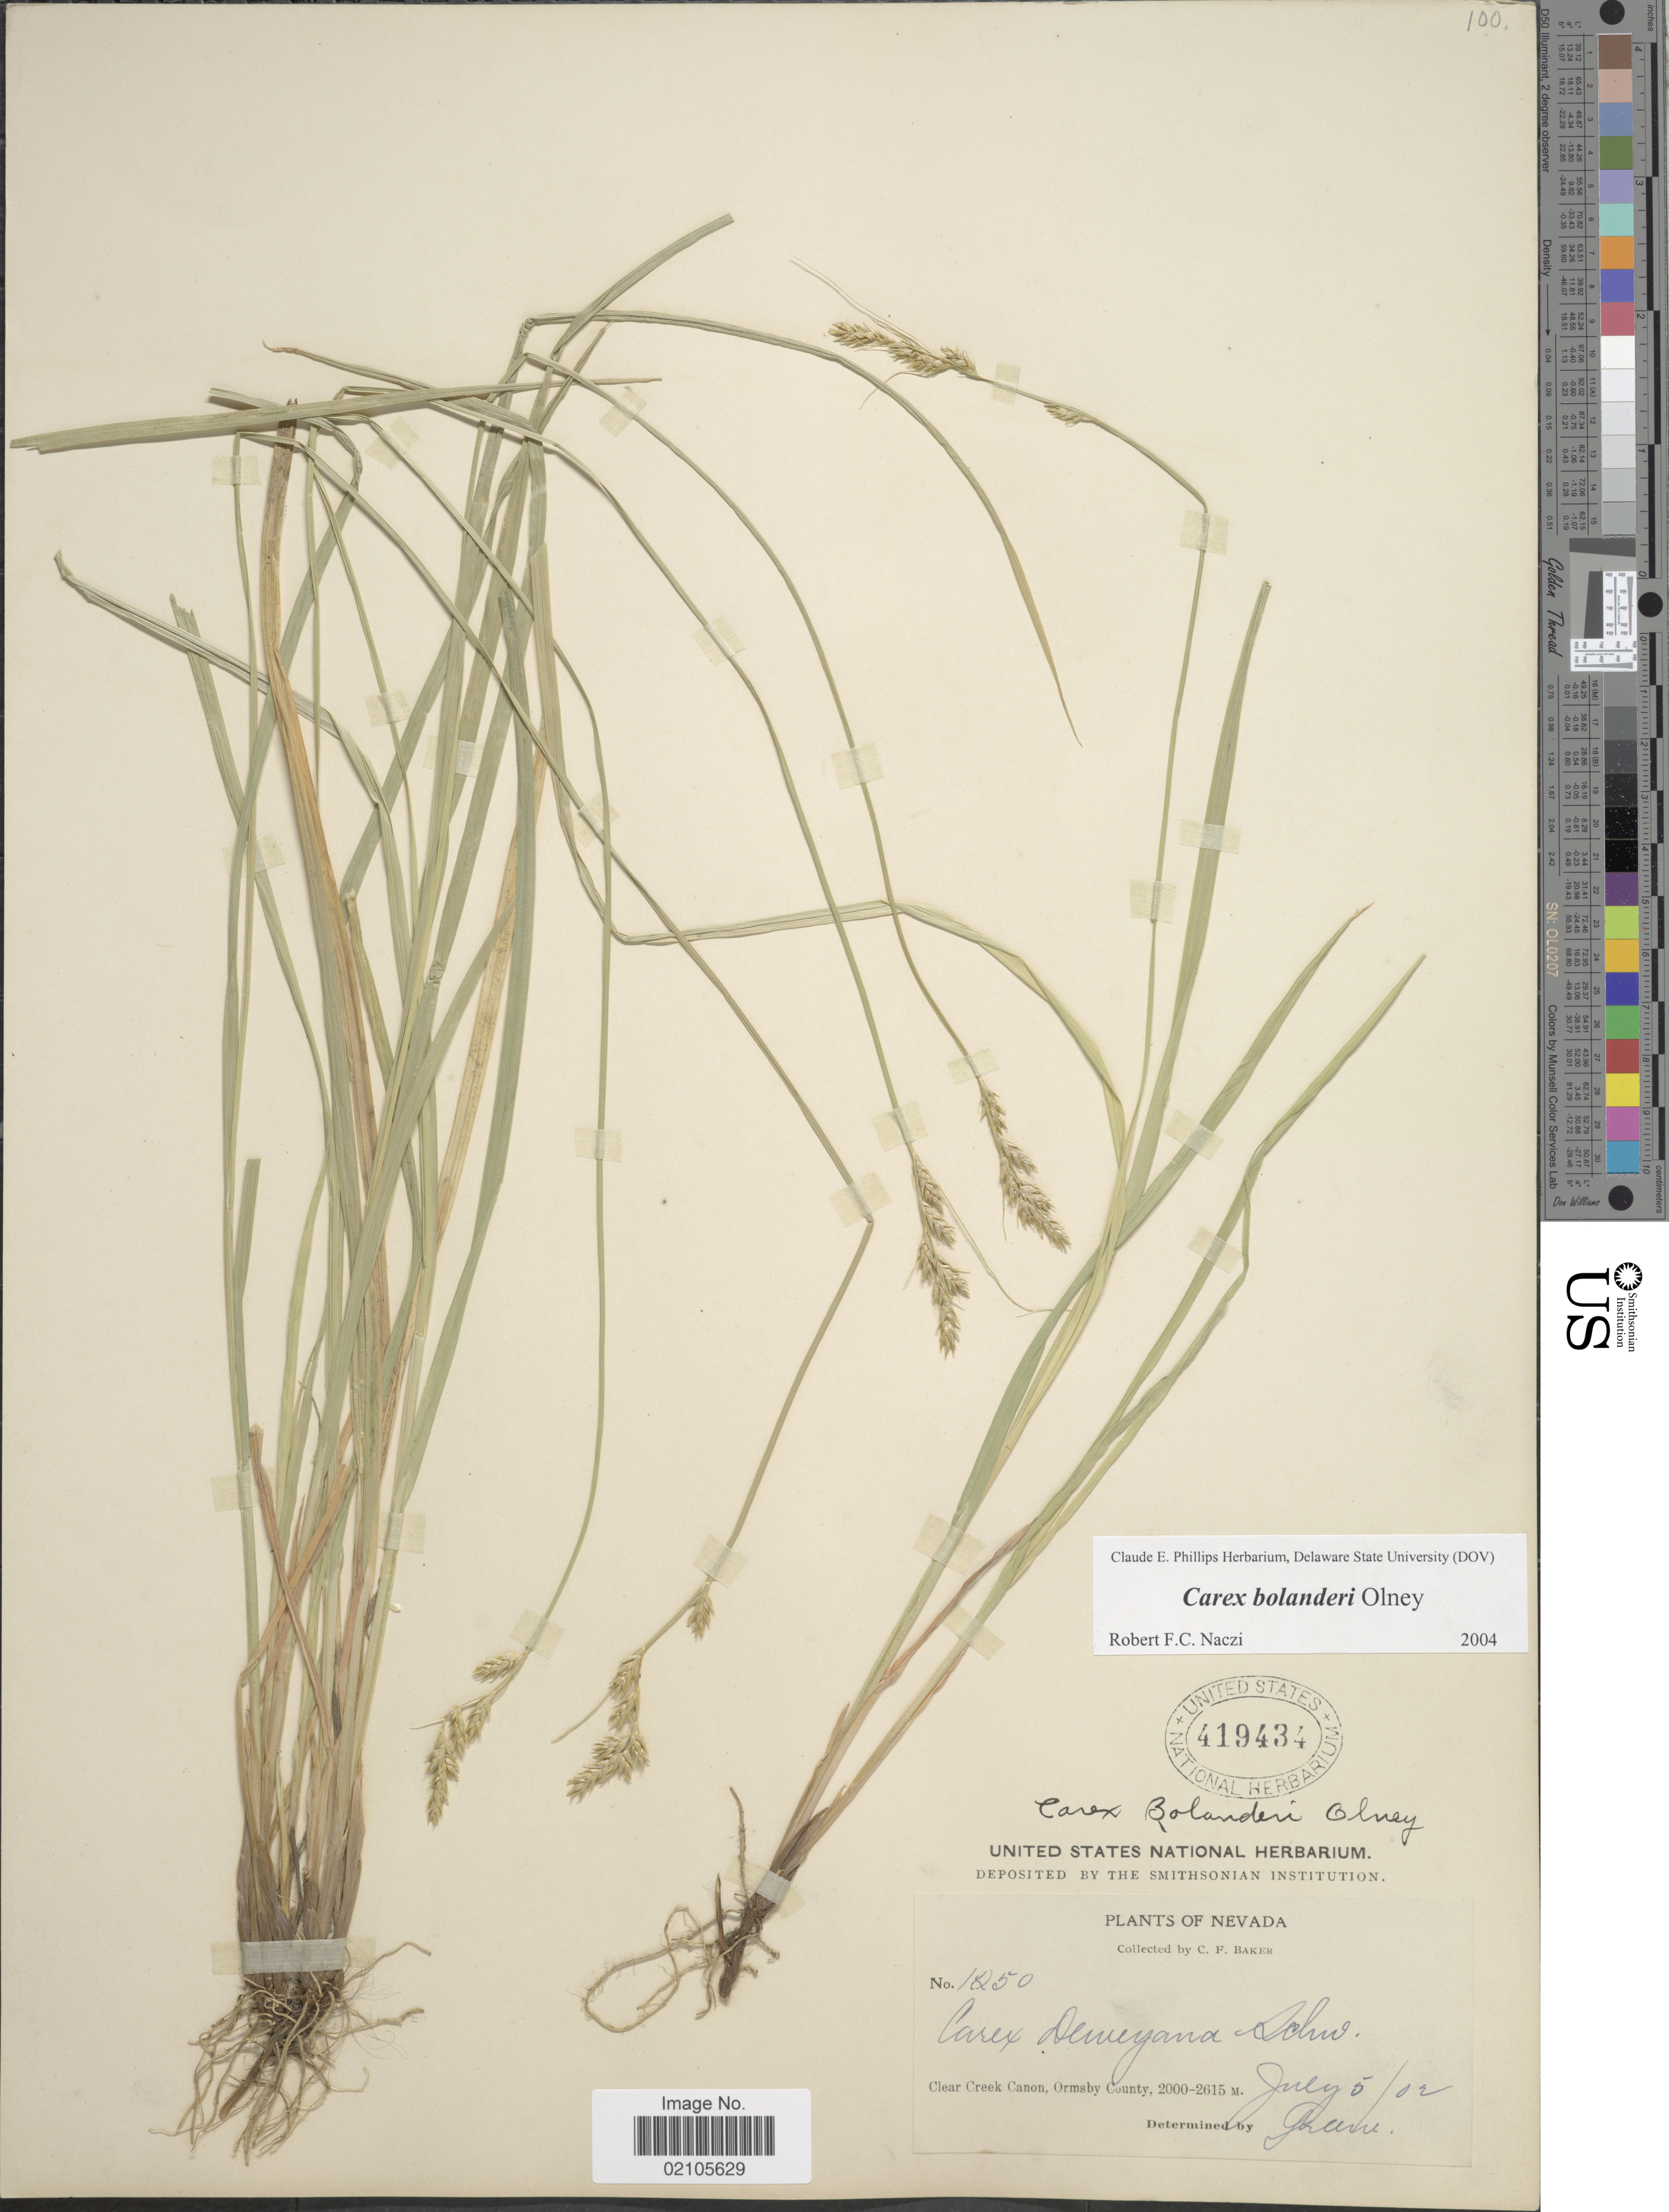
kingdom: Plantae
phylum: Tracheophyta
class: Liliopsida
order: Poales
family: Cyperaceae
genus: Carex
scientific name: Carex bolanderi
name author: Olney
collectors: C. F. Baker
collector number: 1250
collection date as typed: Transcribed d/m/y: 5/7/2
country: United States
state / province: Nevada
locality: Clear Creek Canon, Ormsby County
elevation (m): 2000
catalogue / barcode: US 419434